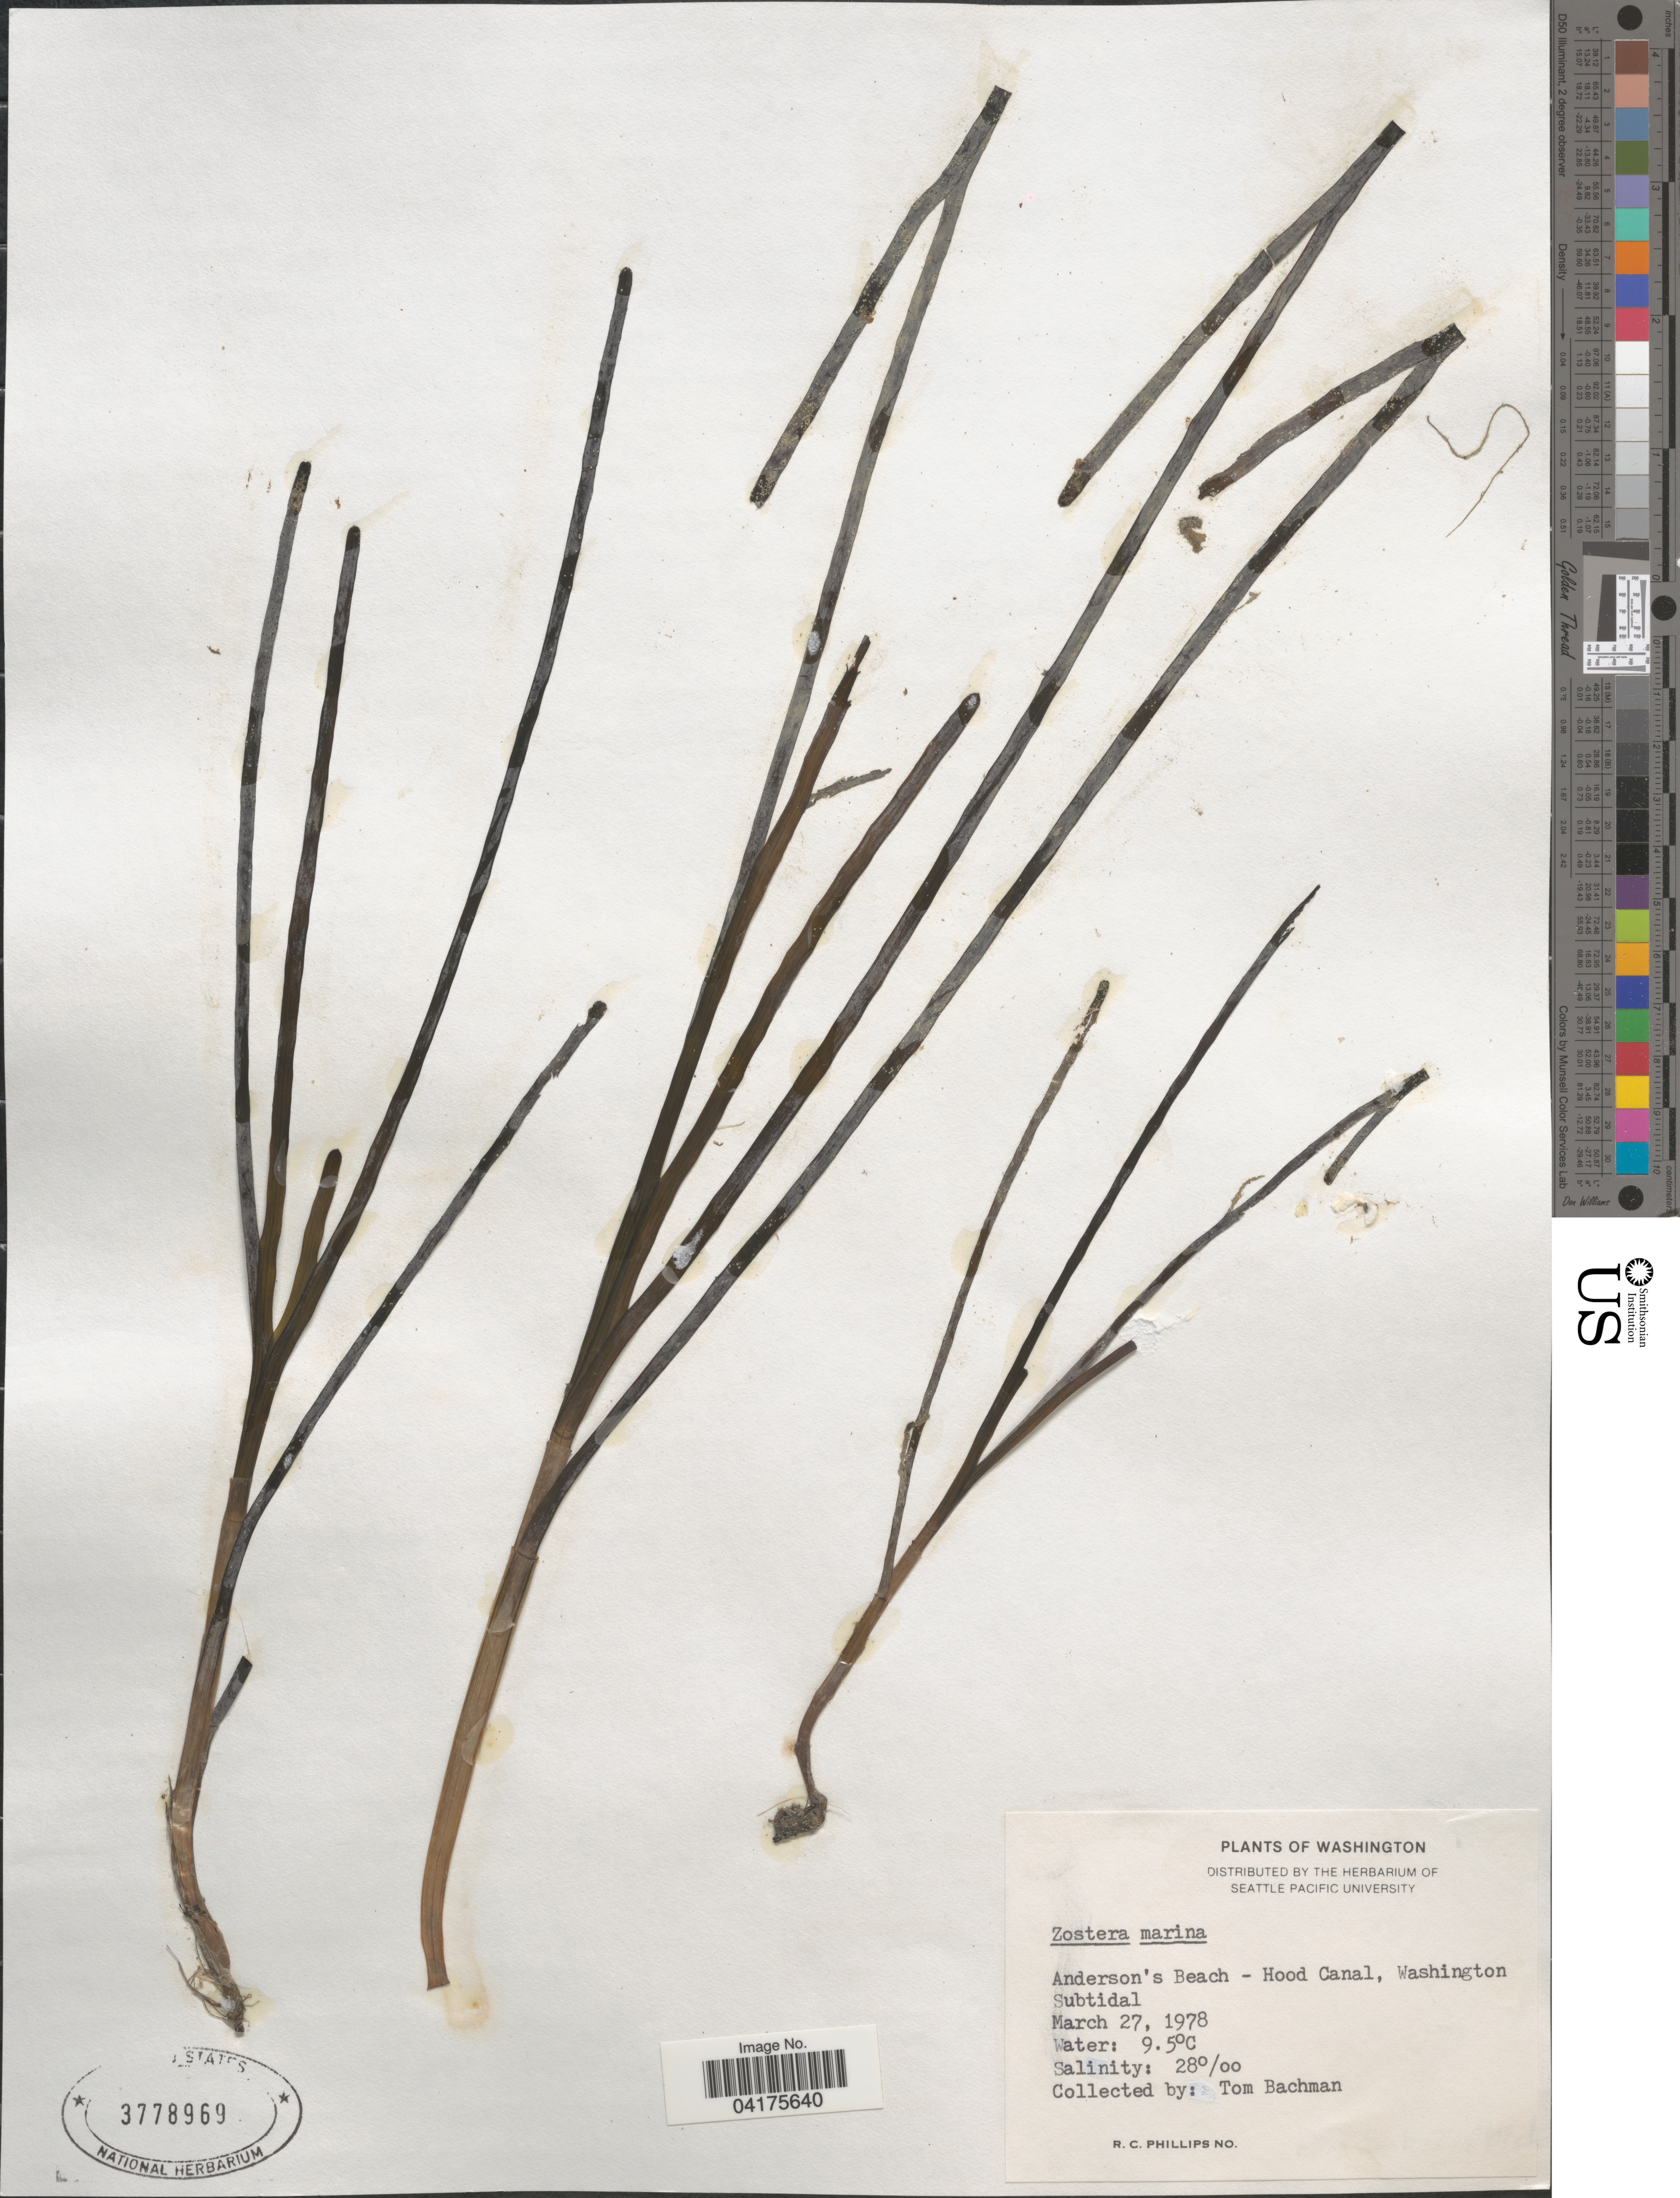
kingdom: Plantae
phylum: Tracheophyta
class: Liliopsida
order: Alismatales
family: Zosteraceae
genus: Zostera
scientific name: Zostera marina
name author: L.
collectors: T. Bachman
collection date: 1978-03-27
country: United States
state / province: Washington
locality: Anderson's Beach - Hood Canal.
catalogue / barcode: US 3778969